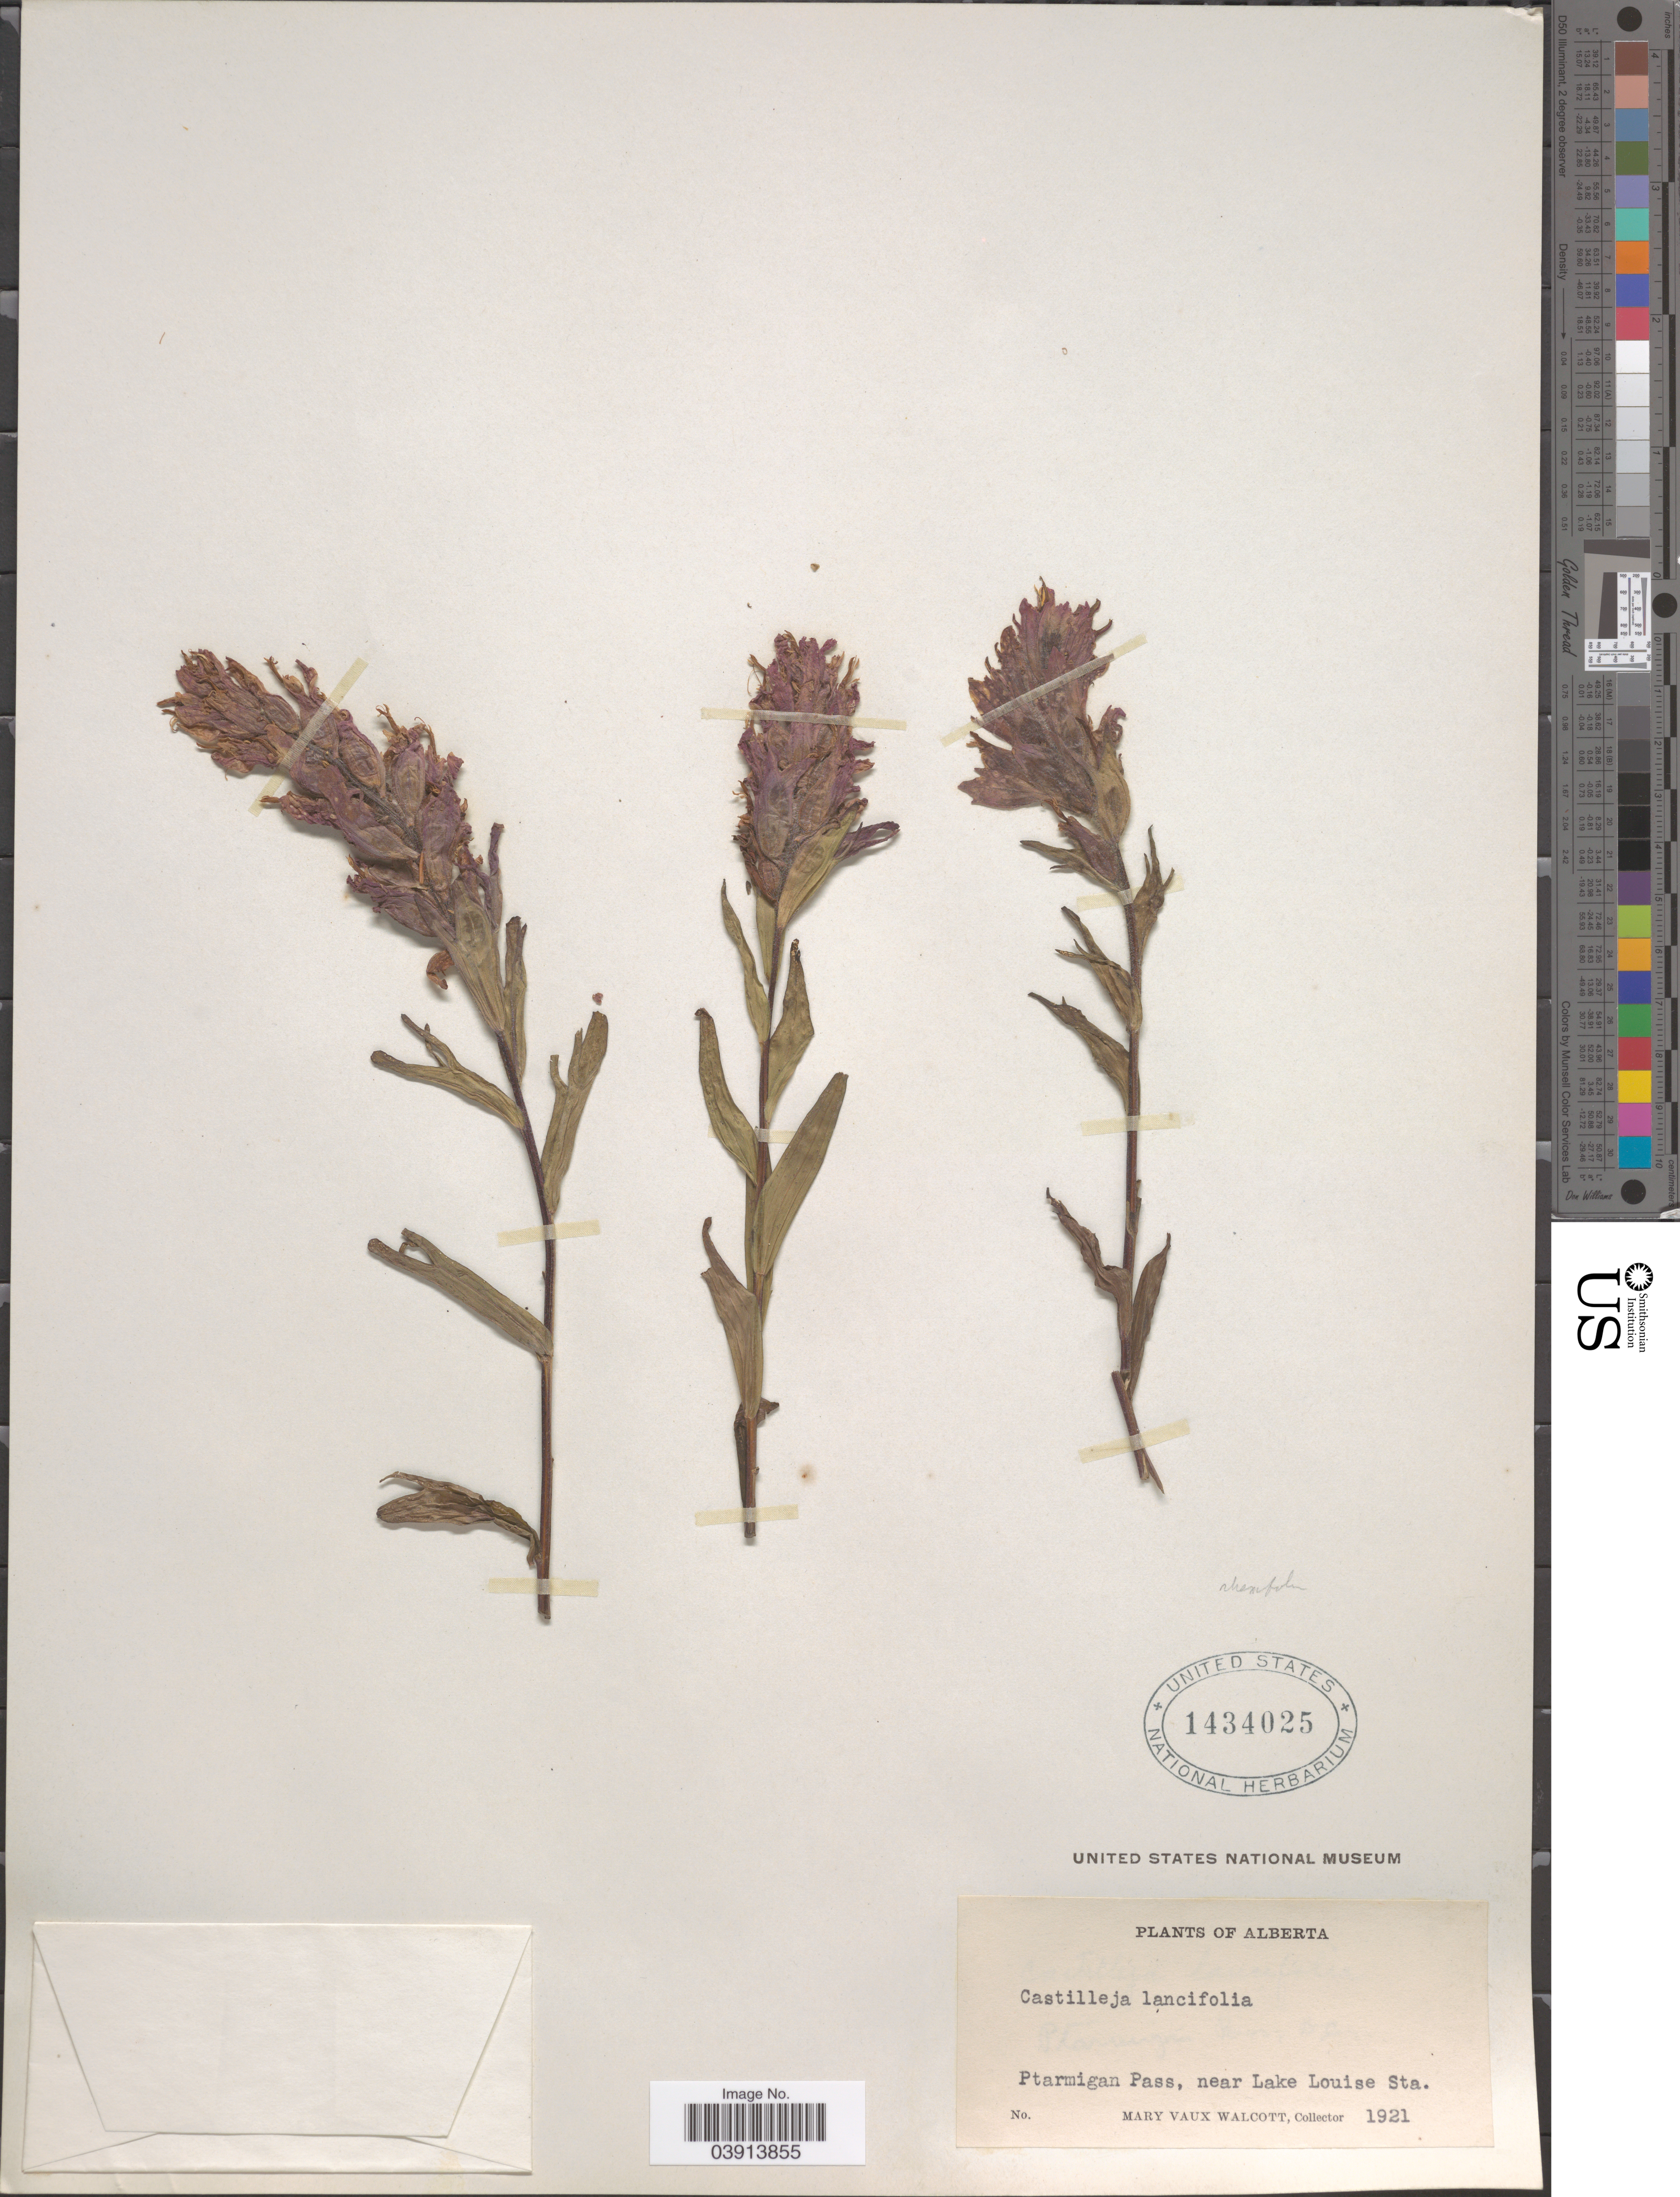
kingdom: Plantae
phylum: Tracheophyta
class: Magnoliopsida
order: Lamiales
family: Orobanchaceae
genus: Castilleja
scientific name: Castilleja rhexiifolia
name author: Rydb.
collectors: M. Walcott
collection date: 1921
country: Canada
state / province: Alberta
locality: Ptarmigan Pass, near Lake Louise Sta.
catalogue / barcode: US 1434025